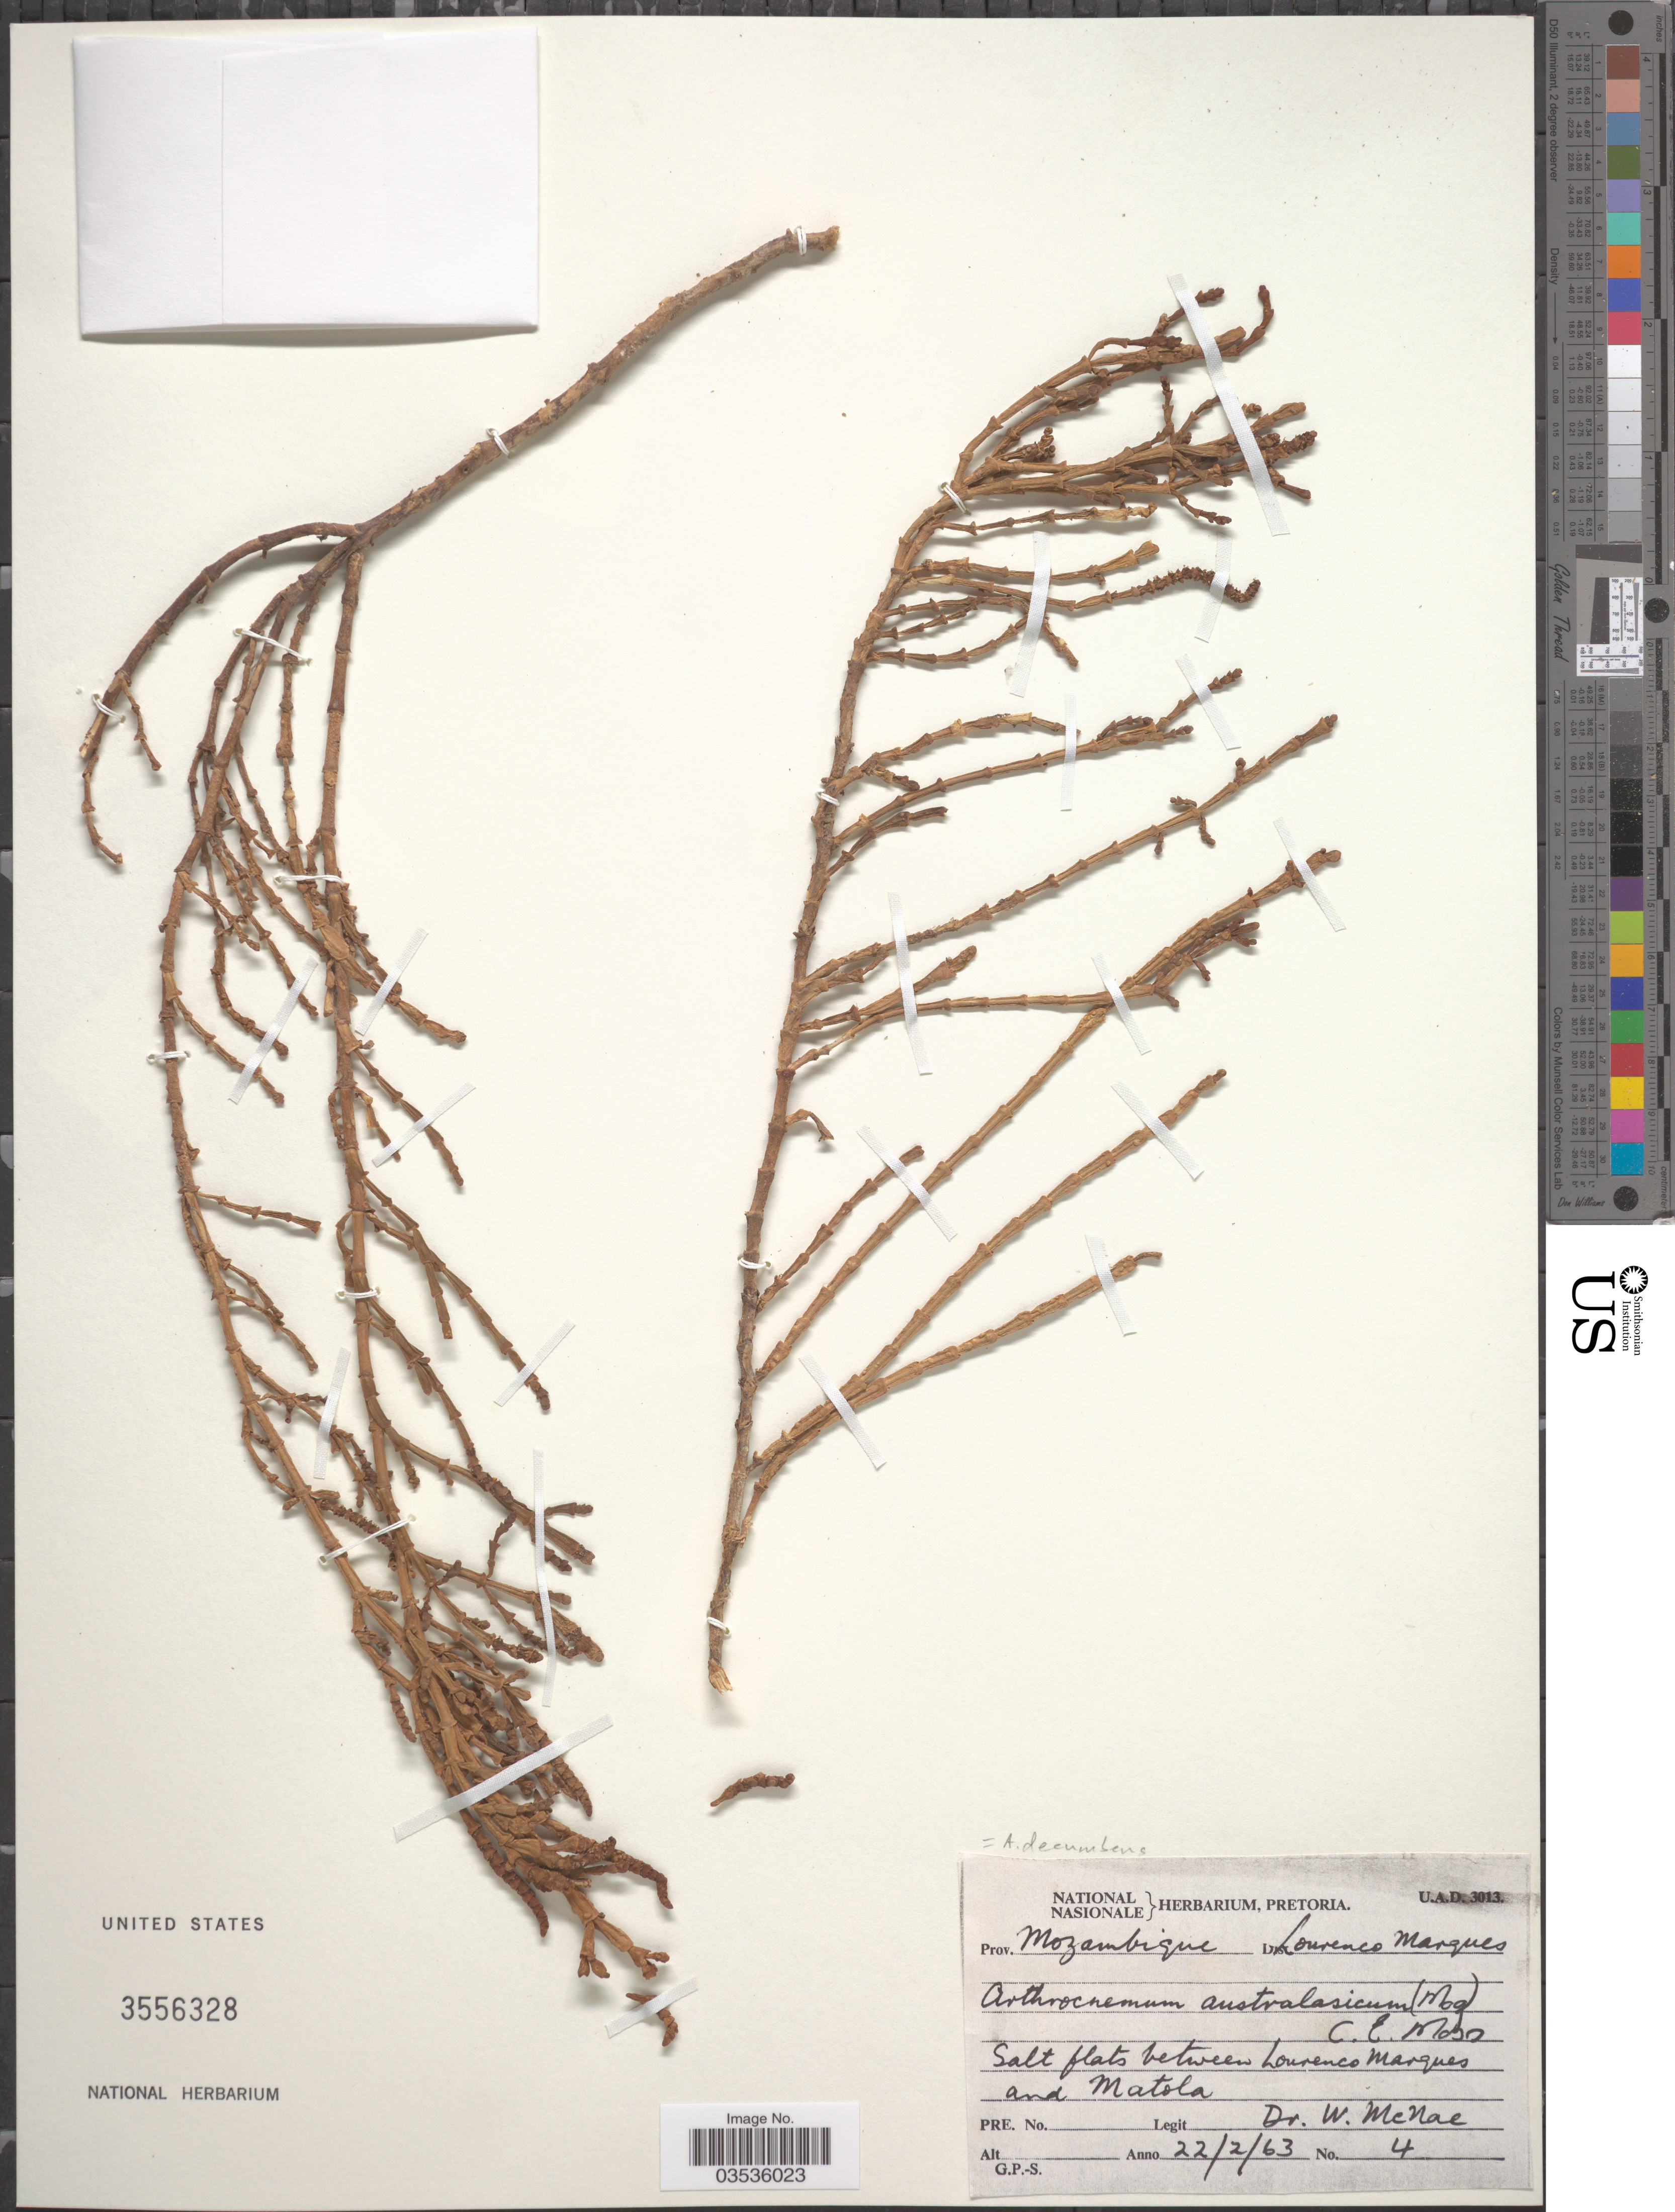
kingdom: Plantae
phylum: Tracheophyta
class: Magnoliopsida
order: Caryophyllales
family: Amaranthaceae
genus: Salicornia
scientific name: Salicornia decumbens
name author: (Toelken) Piirainen & G. Kadereit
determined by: Strong, Mark T., (BOT), Smithsonian Institution - National Museum of Natural History (UNITED STATES)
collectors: W. McNae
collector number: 4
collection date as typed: Transcribed d/m/y: 22/2/63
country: Mozambique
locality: Prov. Mozambique. Dist. Lourenco Marques. Salt flats between Lourenco Marques and Matola.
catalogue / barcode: US 3556328